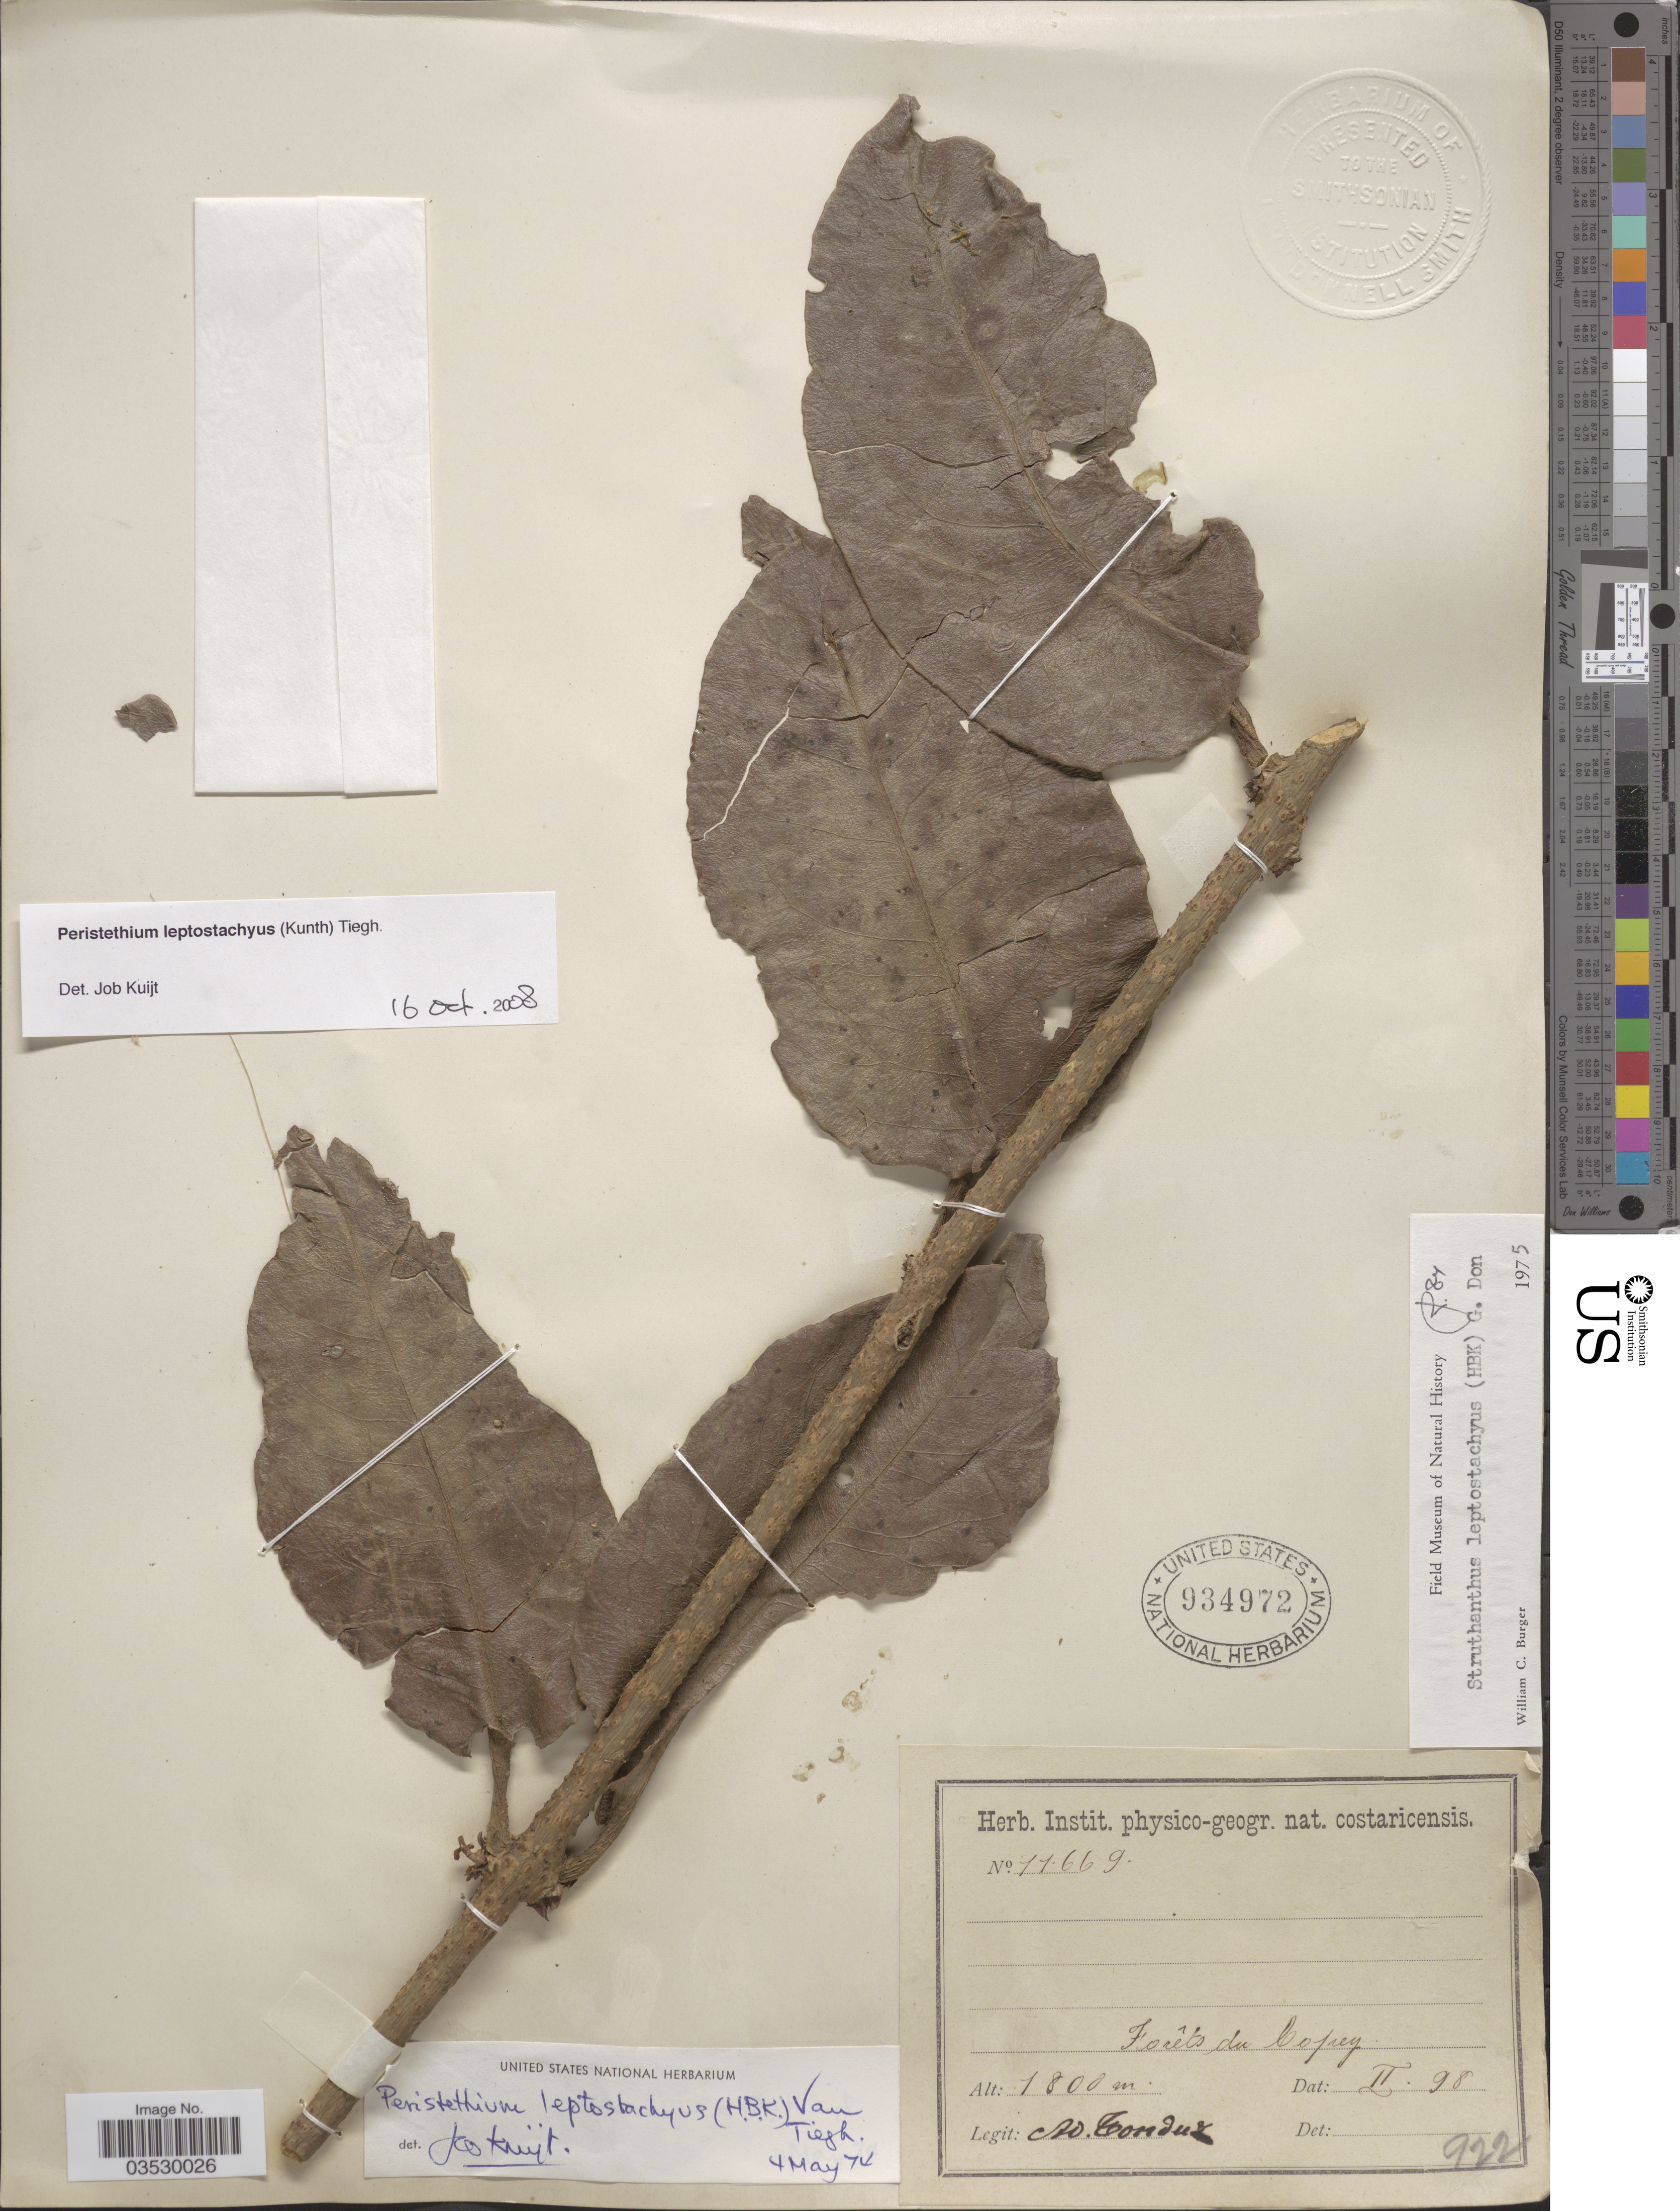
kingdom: Plantae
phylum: Tracheophyta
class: Magnoliopsida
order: Santalales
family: Loranthaceae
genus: Struthanthus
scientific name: Struthanthus leptostachyus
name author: Kunth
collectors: A. Tonduz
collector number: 11669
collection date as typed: Transcribed d/m/y: /2/98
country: Costa Rica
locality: Forêts du Copey.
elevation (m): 1800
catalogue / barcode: US 934972